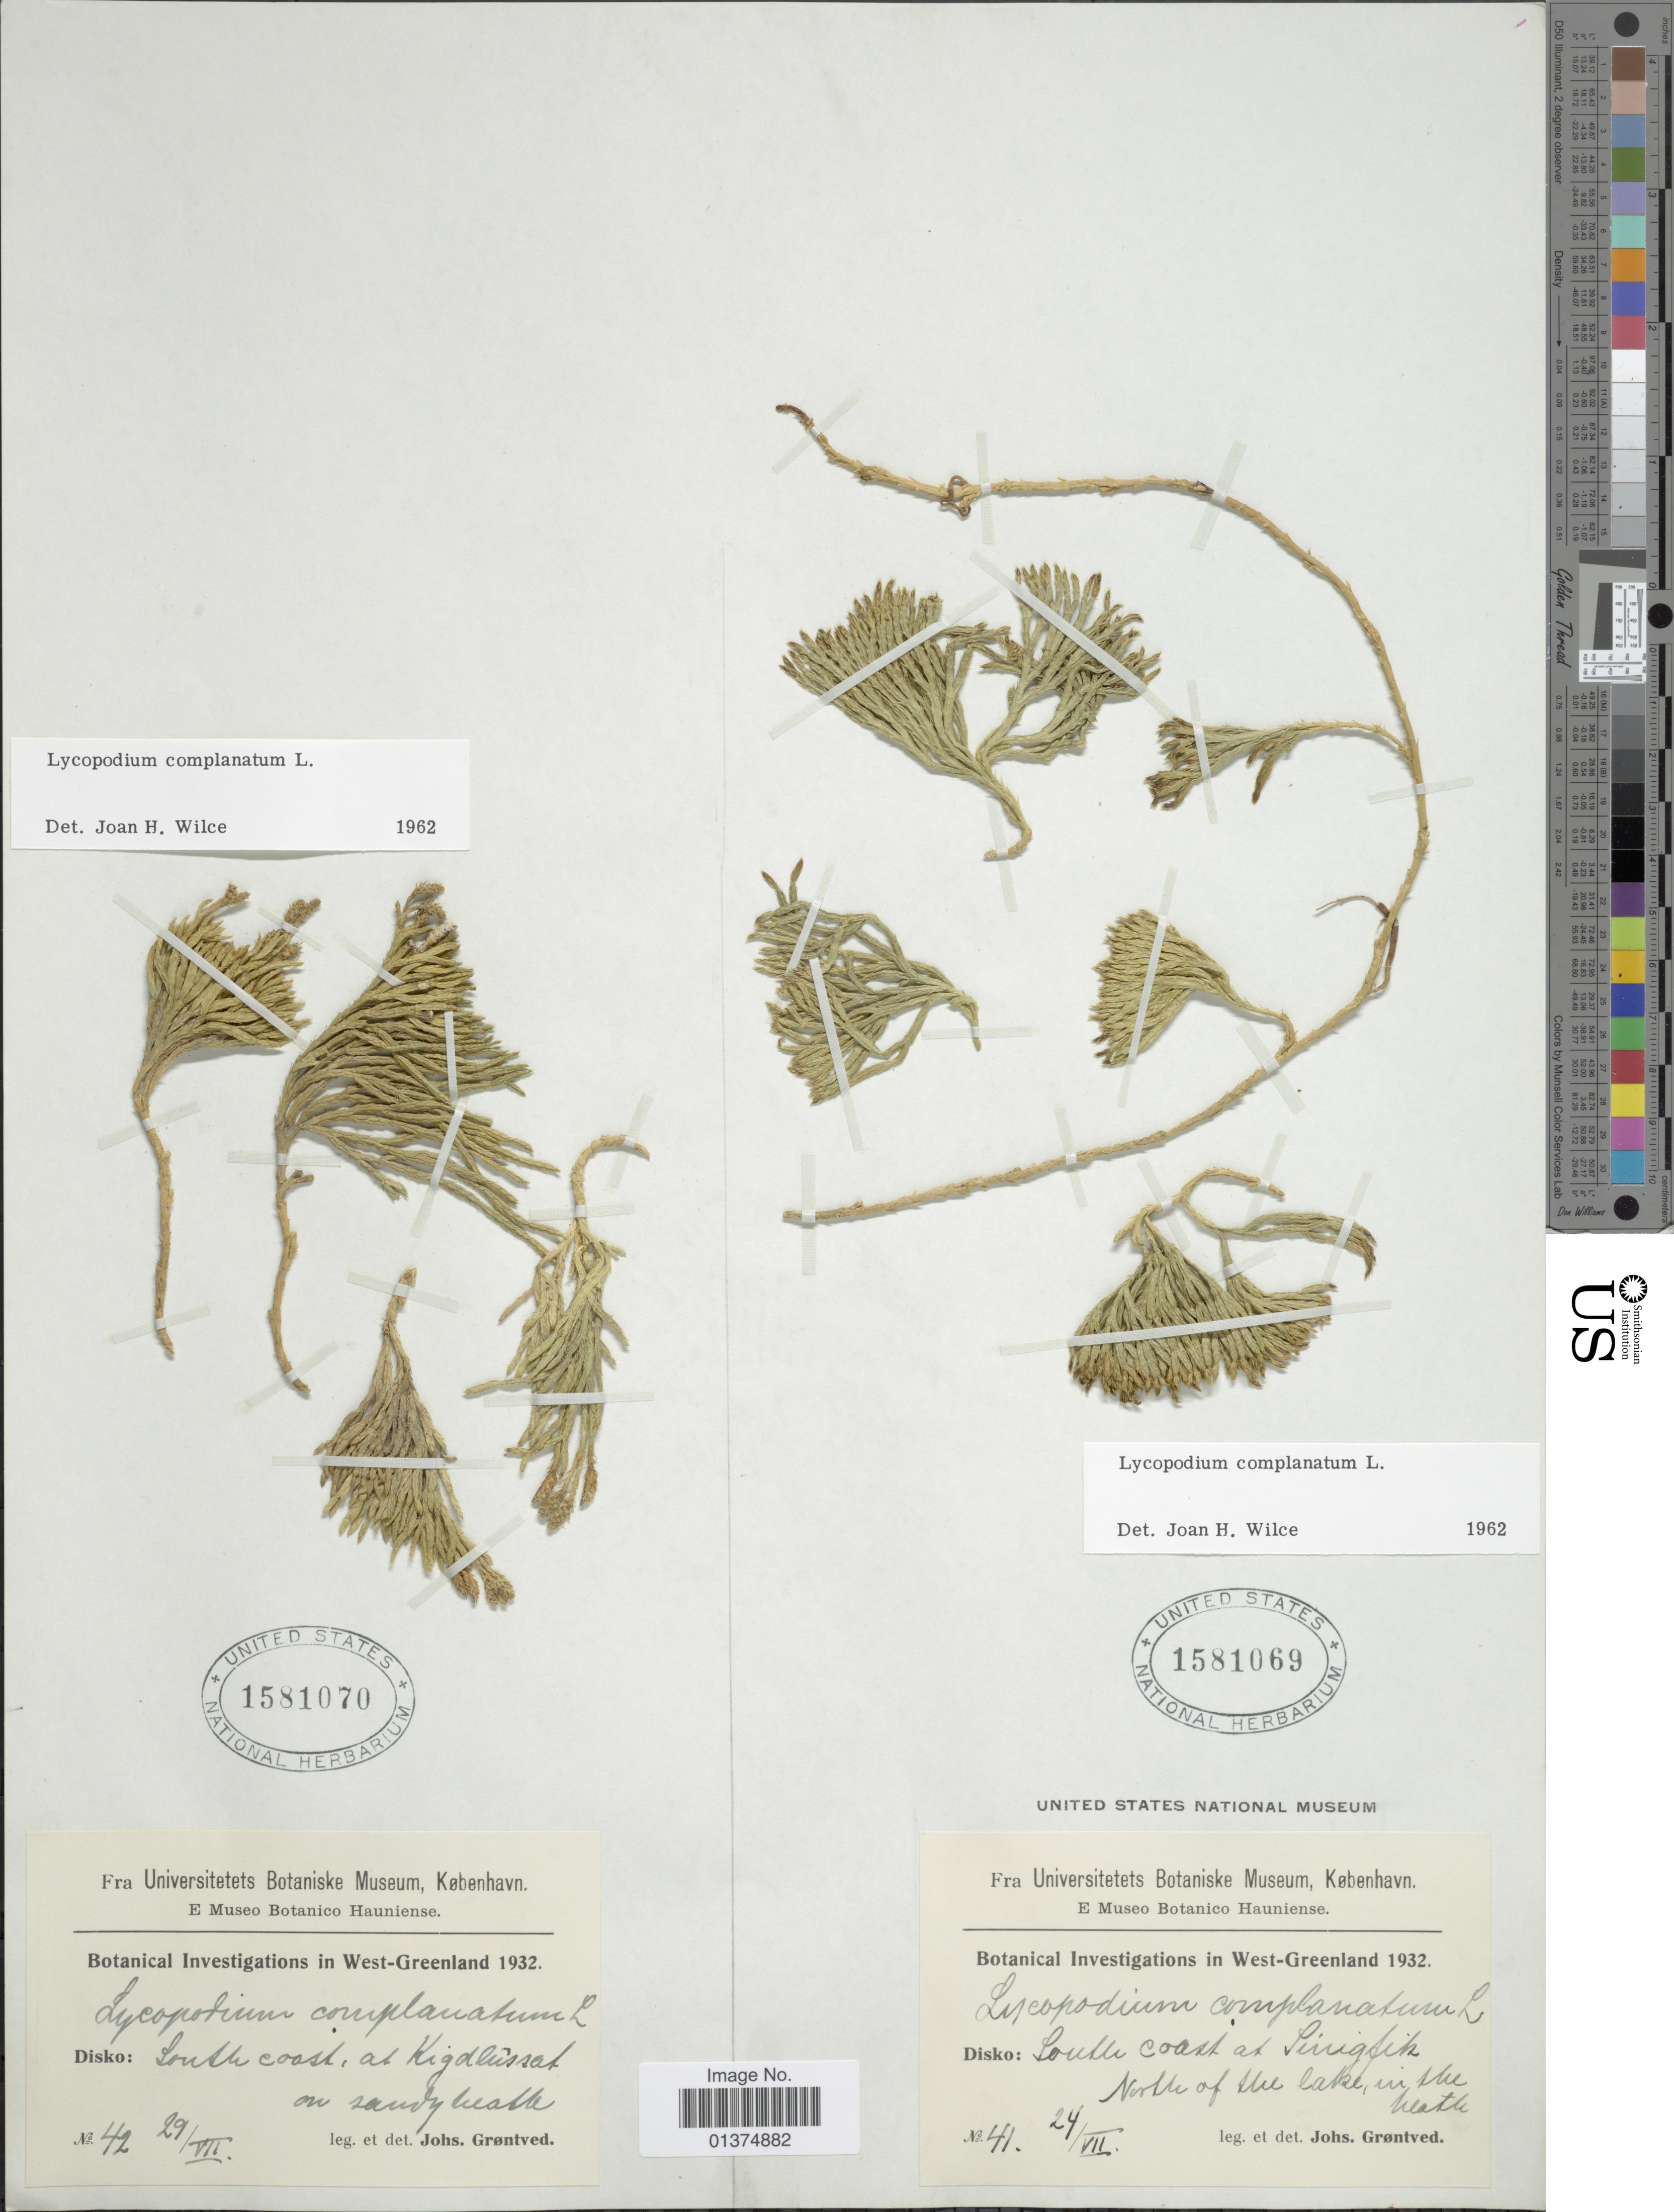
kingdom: Plantae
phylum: Tracheophyta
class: Lycopodiopsida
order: Lycopodiales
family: Lycopodiaceae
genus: Diphasiastrum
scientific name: Diphasiastrum complanatum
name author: (L.) Holub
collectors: J. Grøntved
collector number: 42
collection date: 1932-07-29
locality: Disko: South coast, at Kigdlûssat [interpreted]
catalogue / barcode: US 1581070